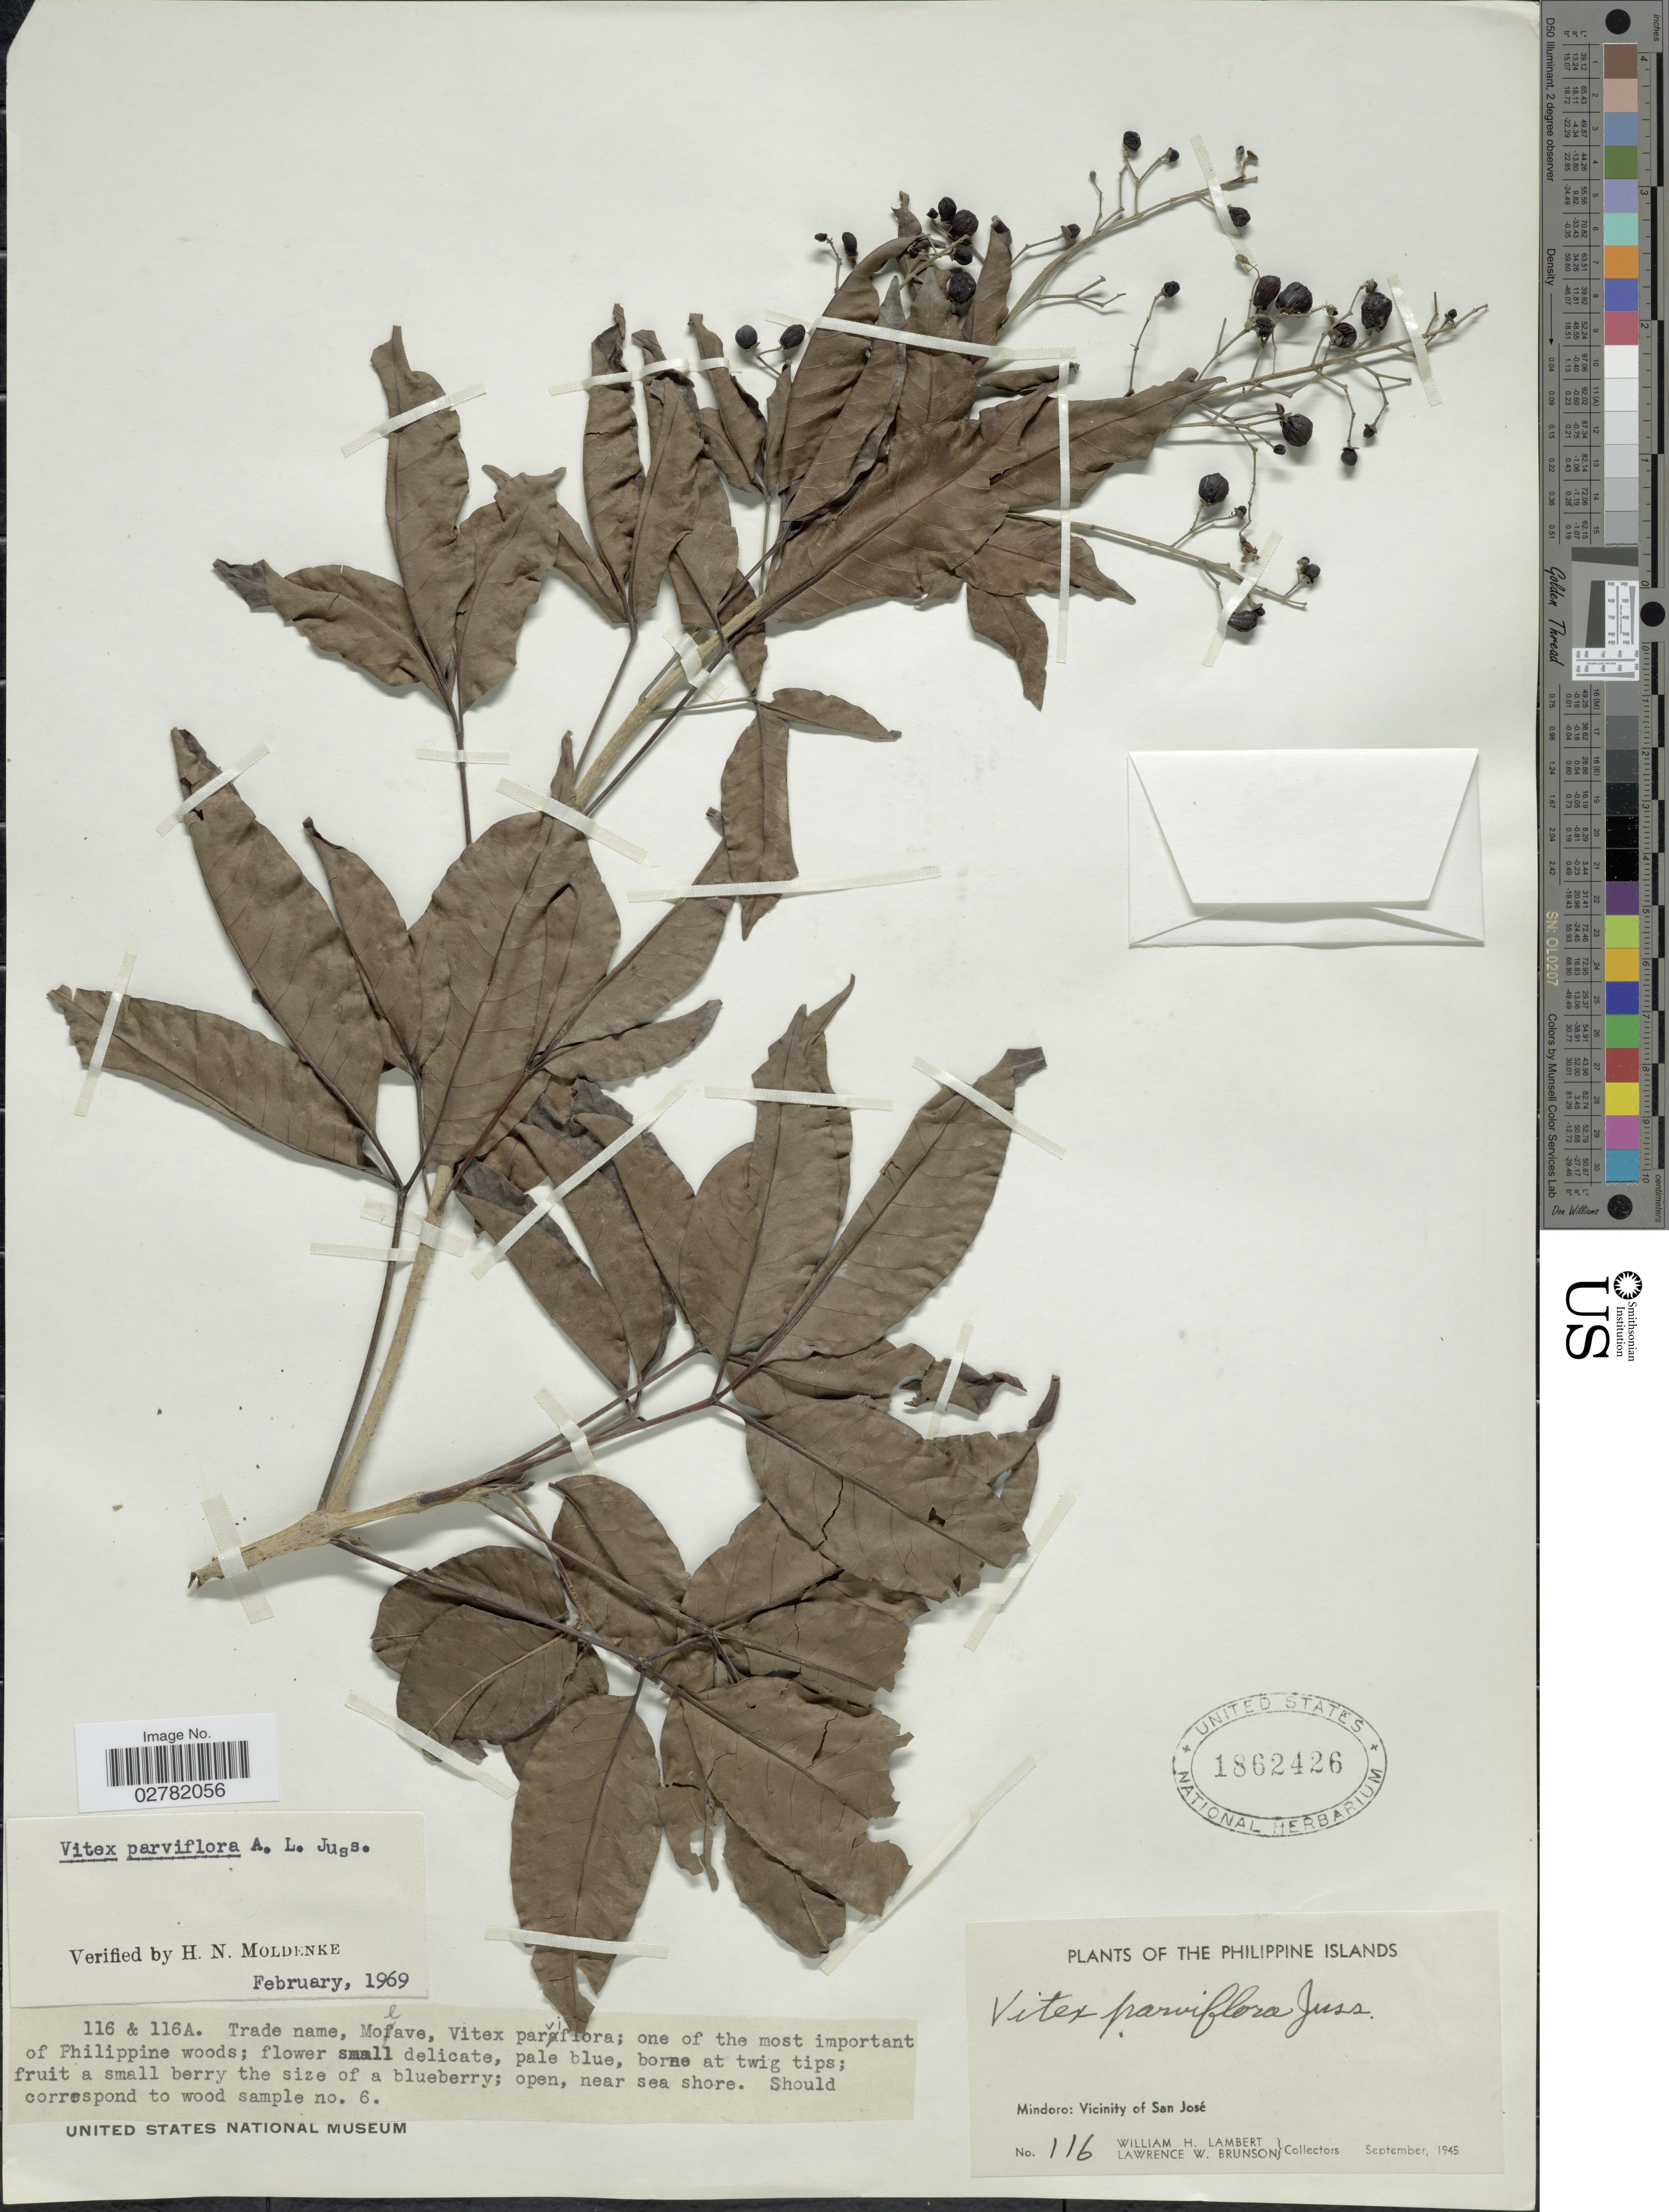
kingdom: Plantae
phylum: Tracheophyta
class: Magnoliopsida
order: Lamiales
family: Lamiaceae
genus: Vitex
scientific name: Vitex parviflora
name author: Juss.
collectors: W. Lambert & L. Brunson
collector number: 116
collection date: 1945-09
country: Philippines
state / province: Mimaropa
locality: Mindoro: Vicinity of San José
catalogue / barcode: US 1862426